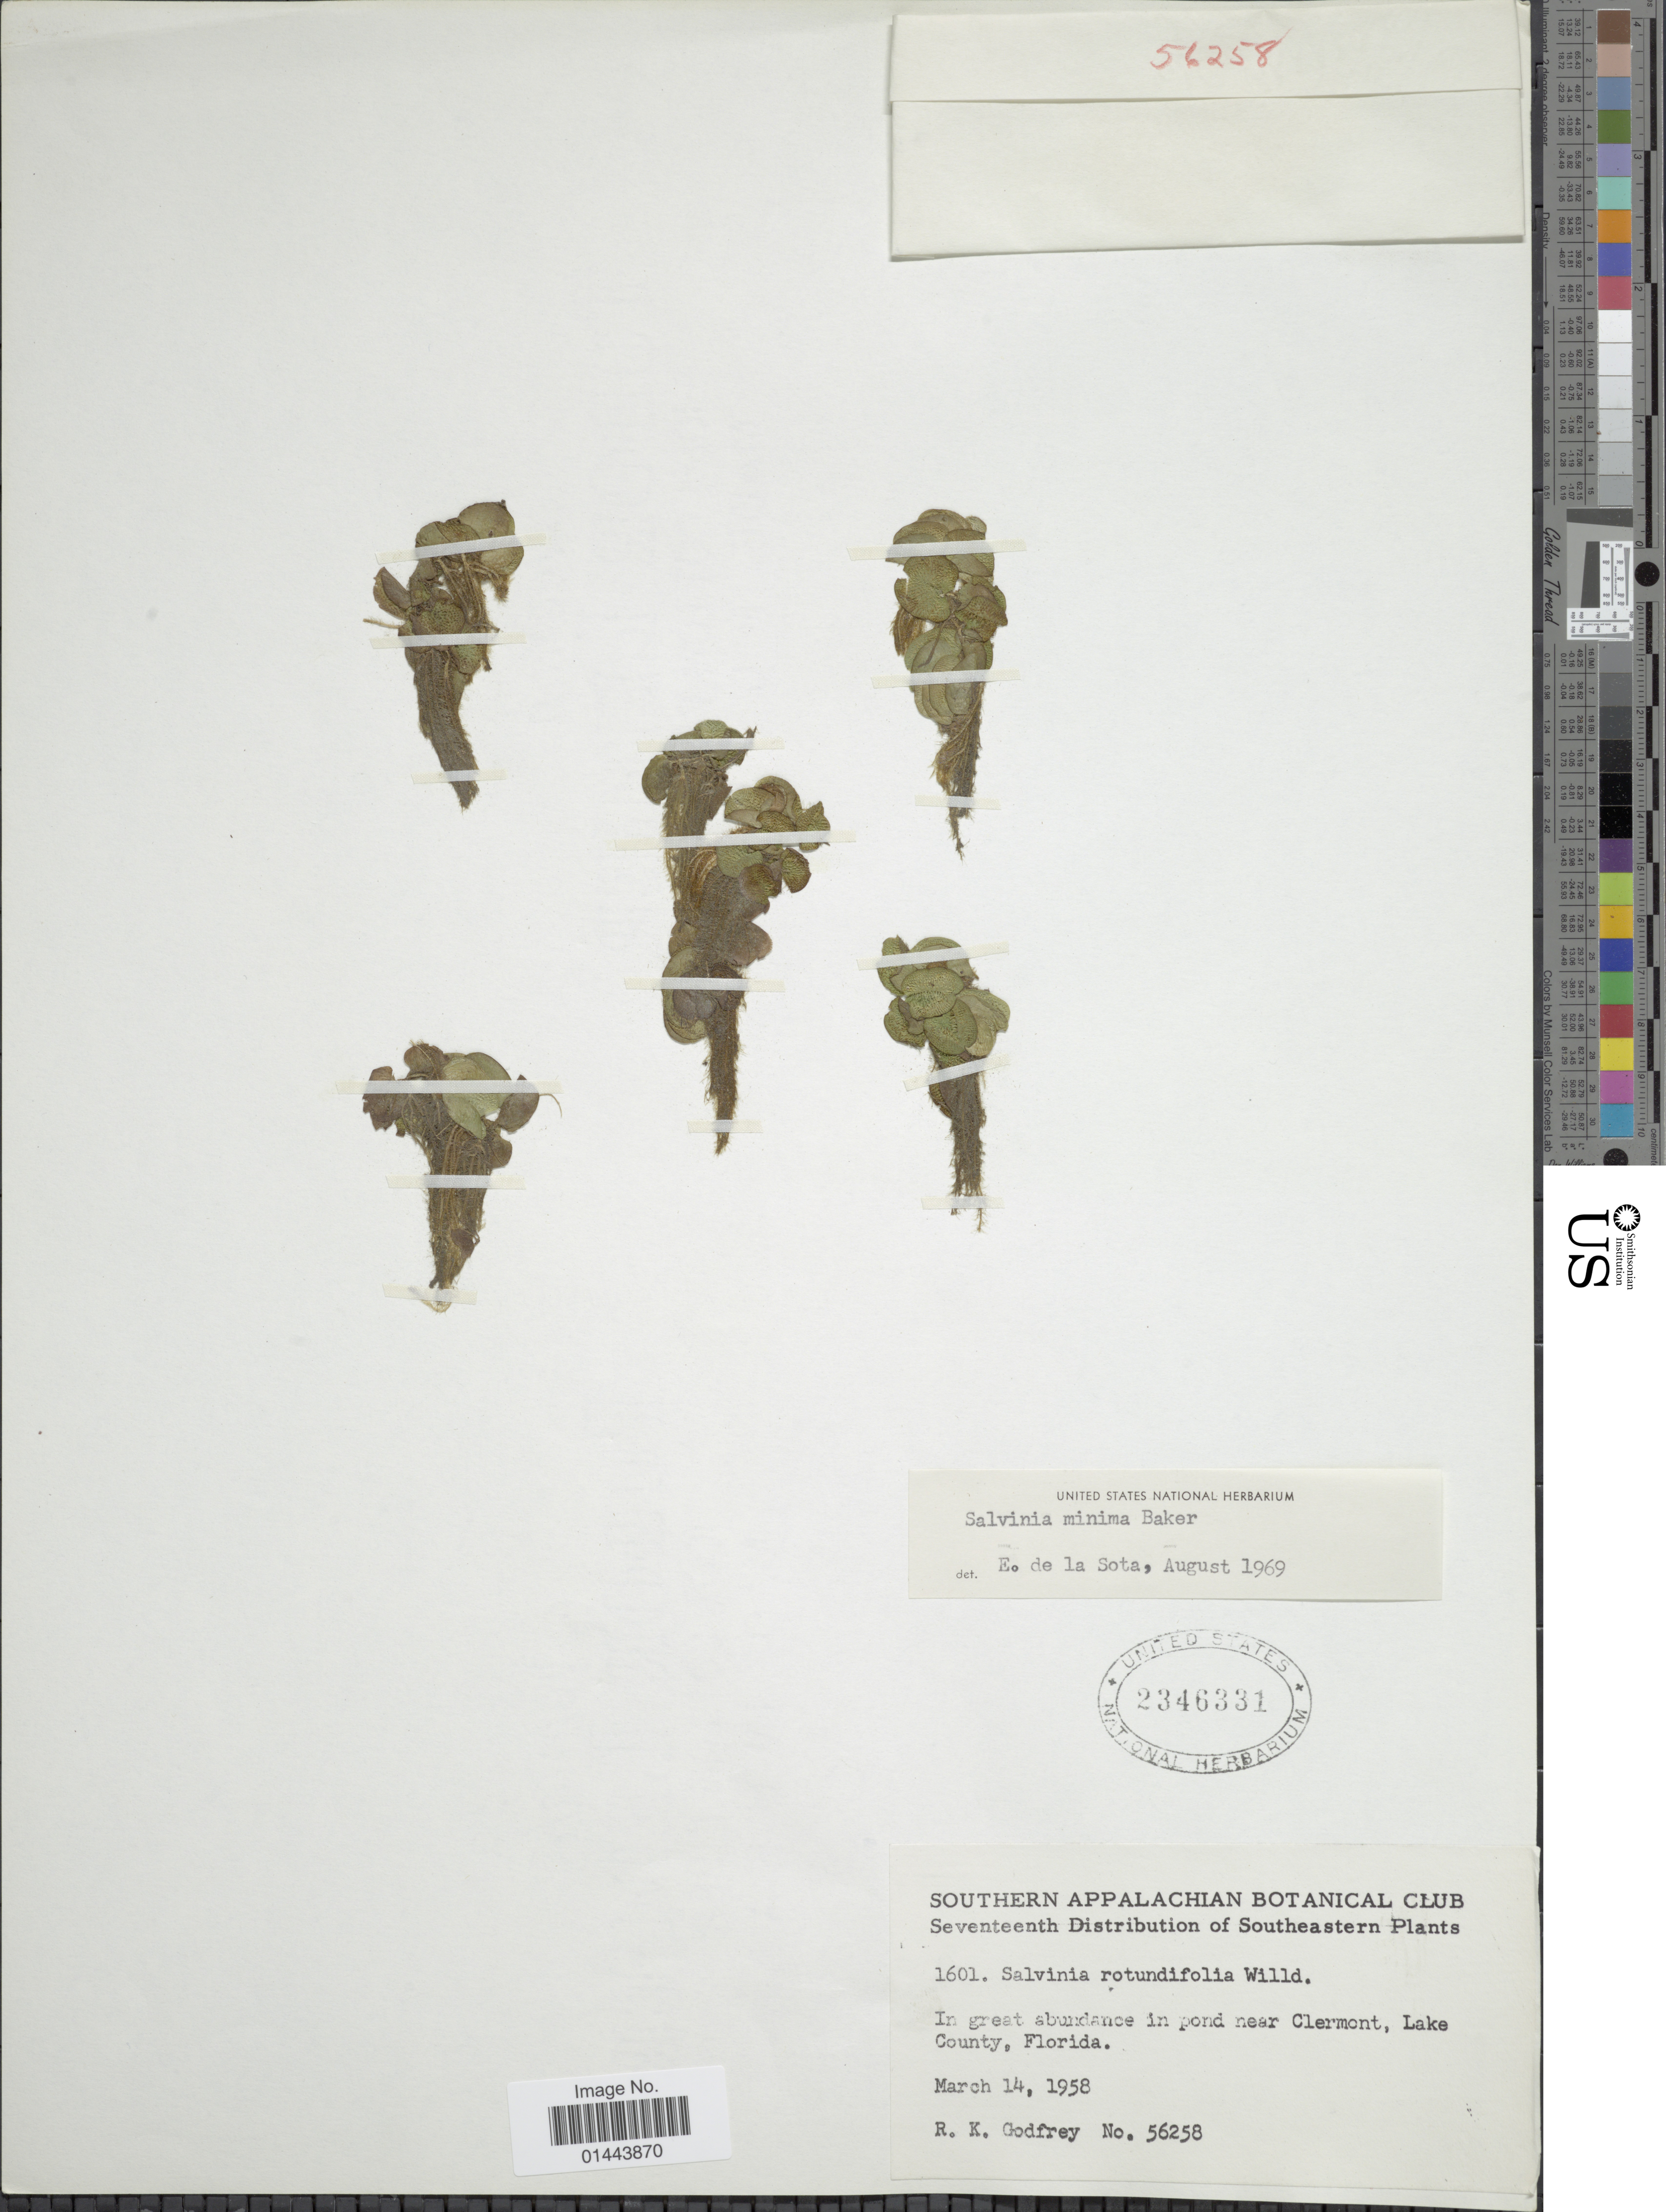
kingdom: Plantae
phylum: Tracheophyta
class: Polypodiopsida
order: Salviniales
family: Salviniaceae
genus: Salvinia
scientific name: Salvinia minima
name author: Baker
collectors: R. K. Godfrey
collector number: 56258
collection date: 1958-03-14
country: United States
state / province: Florida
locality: Southern Appalachian, Southeast, in great abundance in pond near Clermont, Lake County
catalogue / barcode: US 2346331